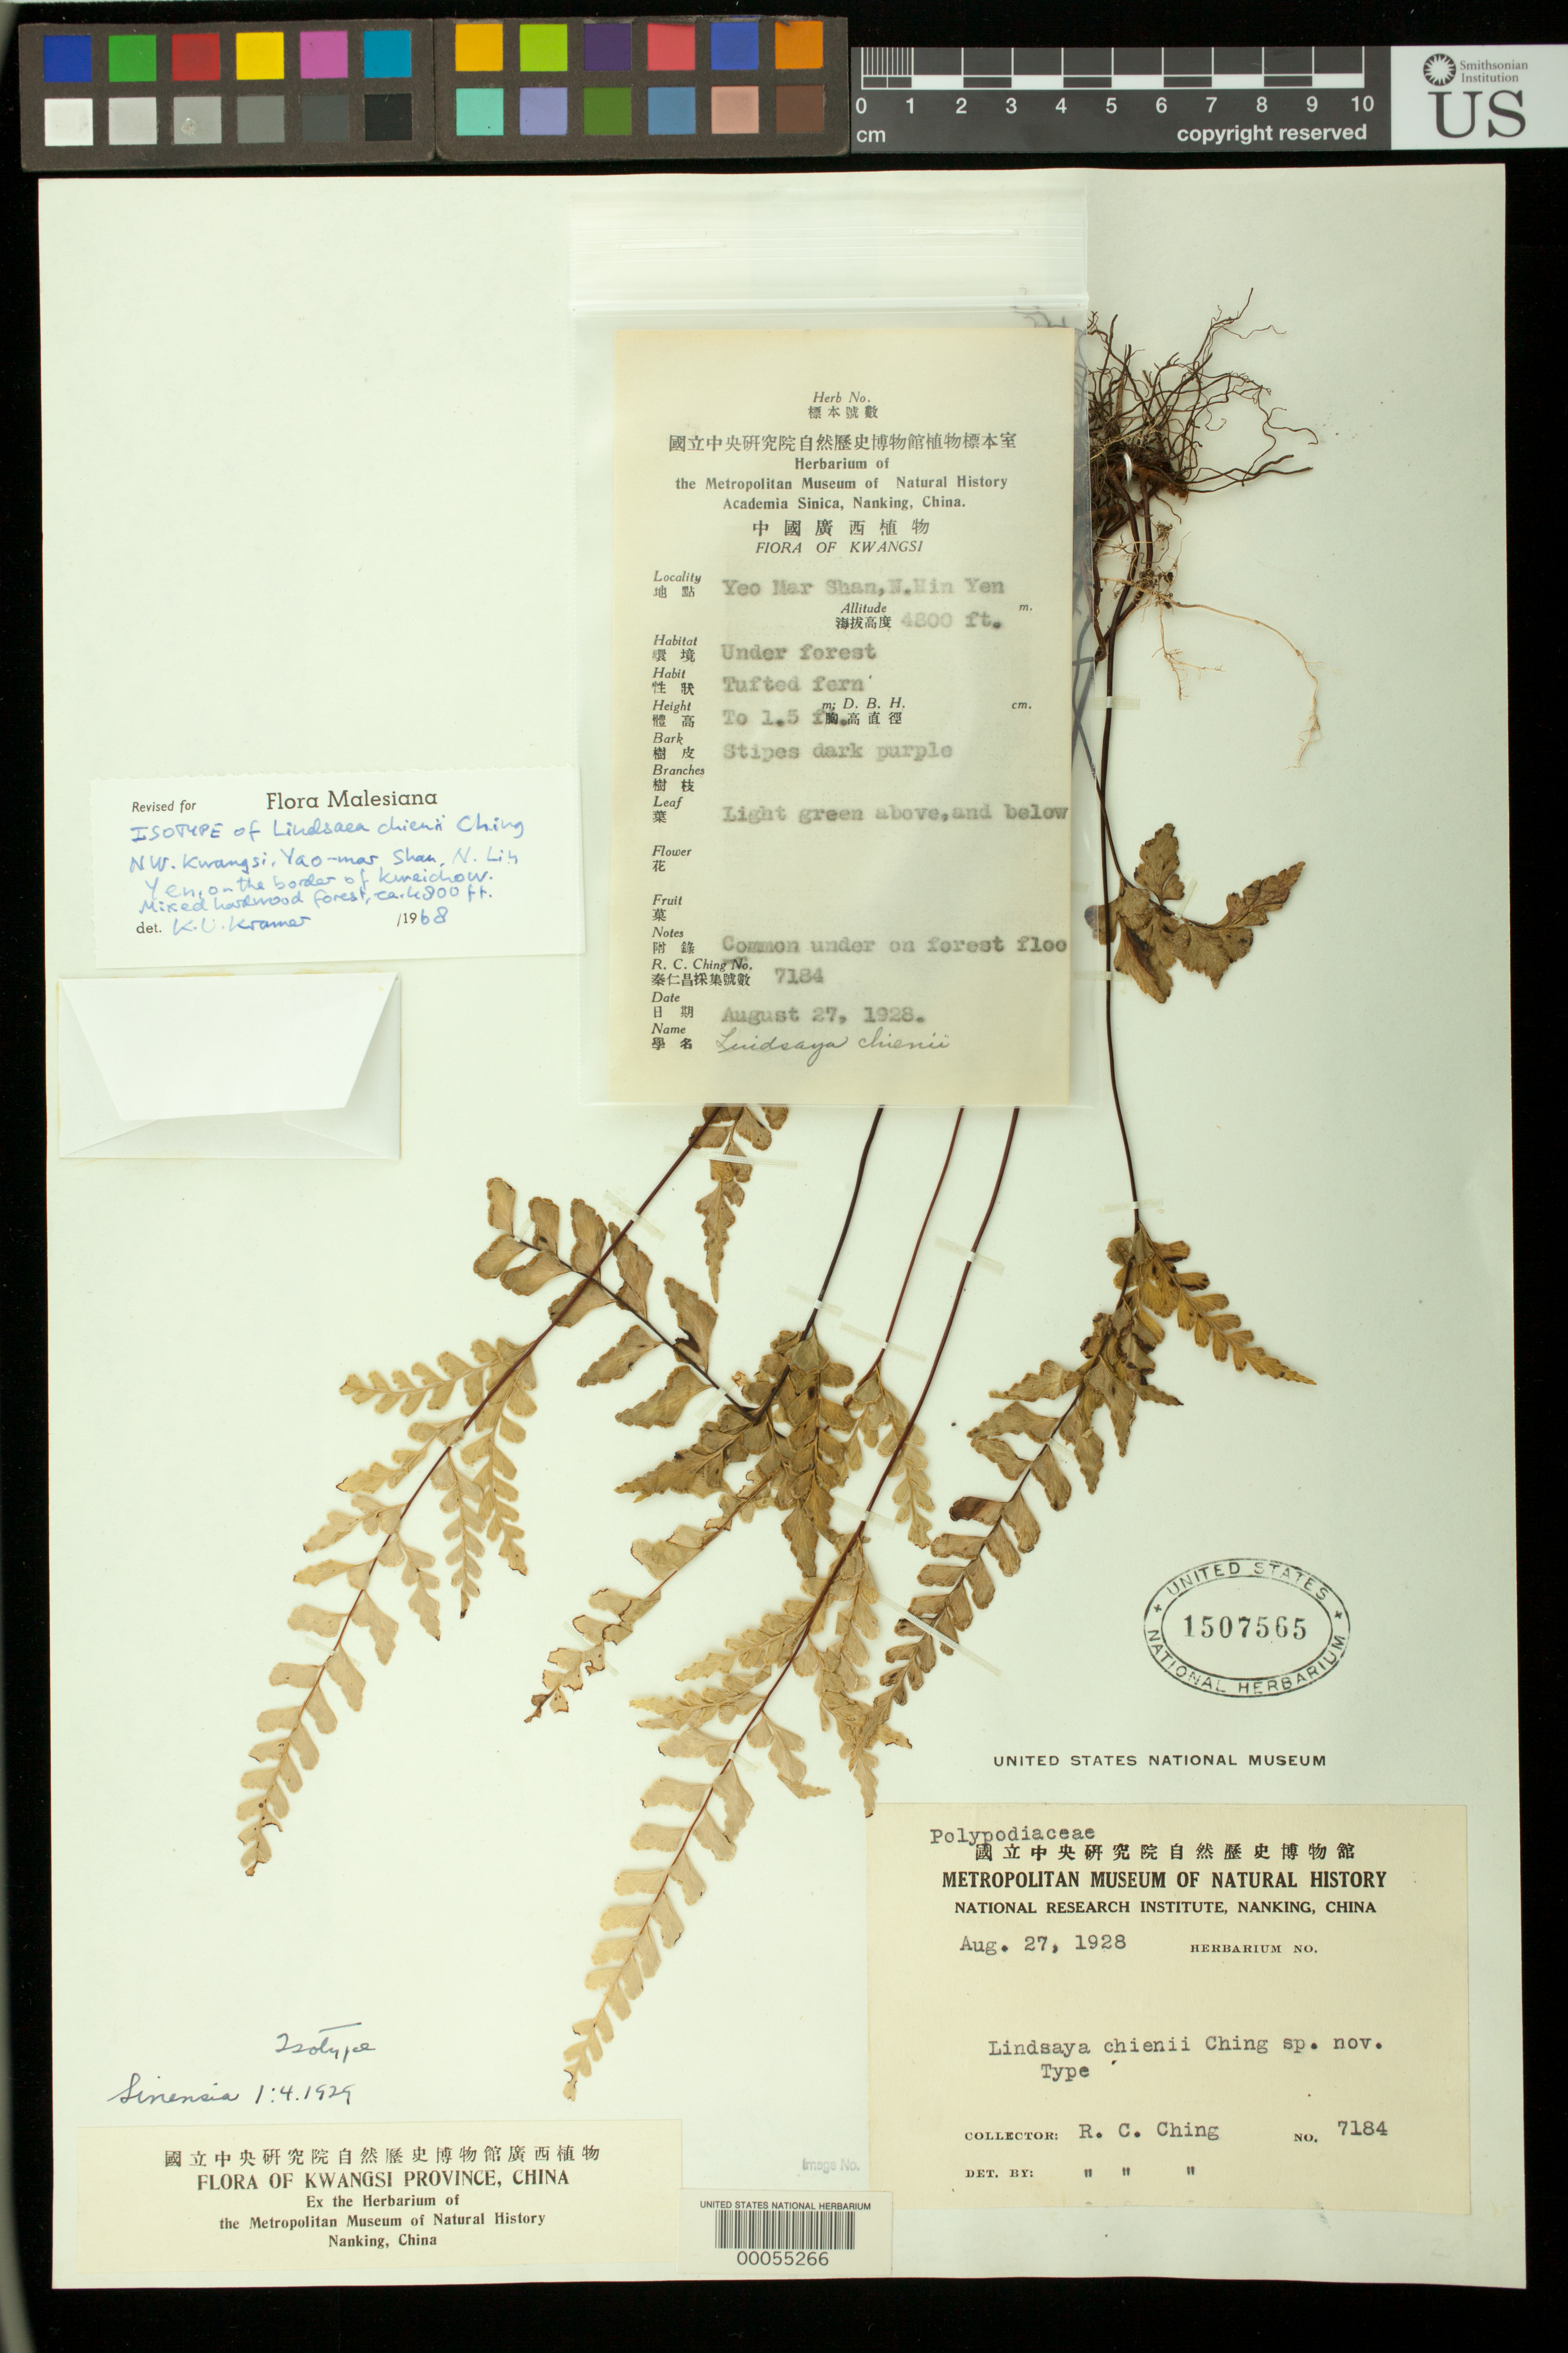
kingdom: Plantae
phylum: Tracheophyta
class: Polypodiopsida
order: Polypodiales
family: Lindsaeaceae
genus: Lindsaea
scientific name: Lindsaea chienii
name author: Ching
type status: Type Collection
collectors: R. C. Ching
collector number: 7184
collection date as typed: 27 Aug 1928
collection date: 1928-08-27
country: China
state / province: Guangxi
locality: Kwangsi, Yeo Mar Shan, N. Hin Yen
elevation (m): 1463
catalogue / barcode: US 1507565